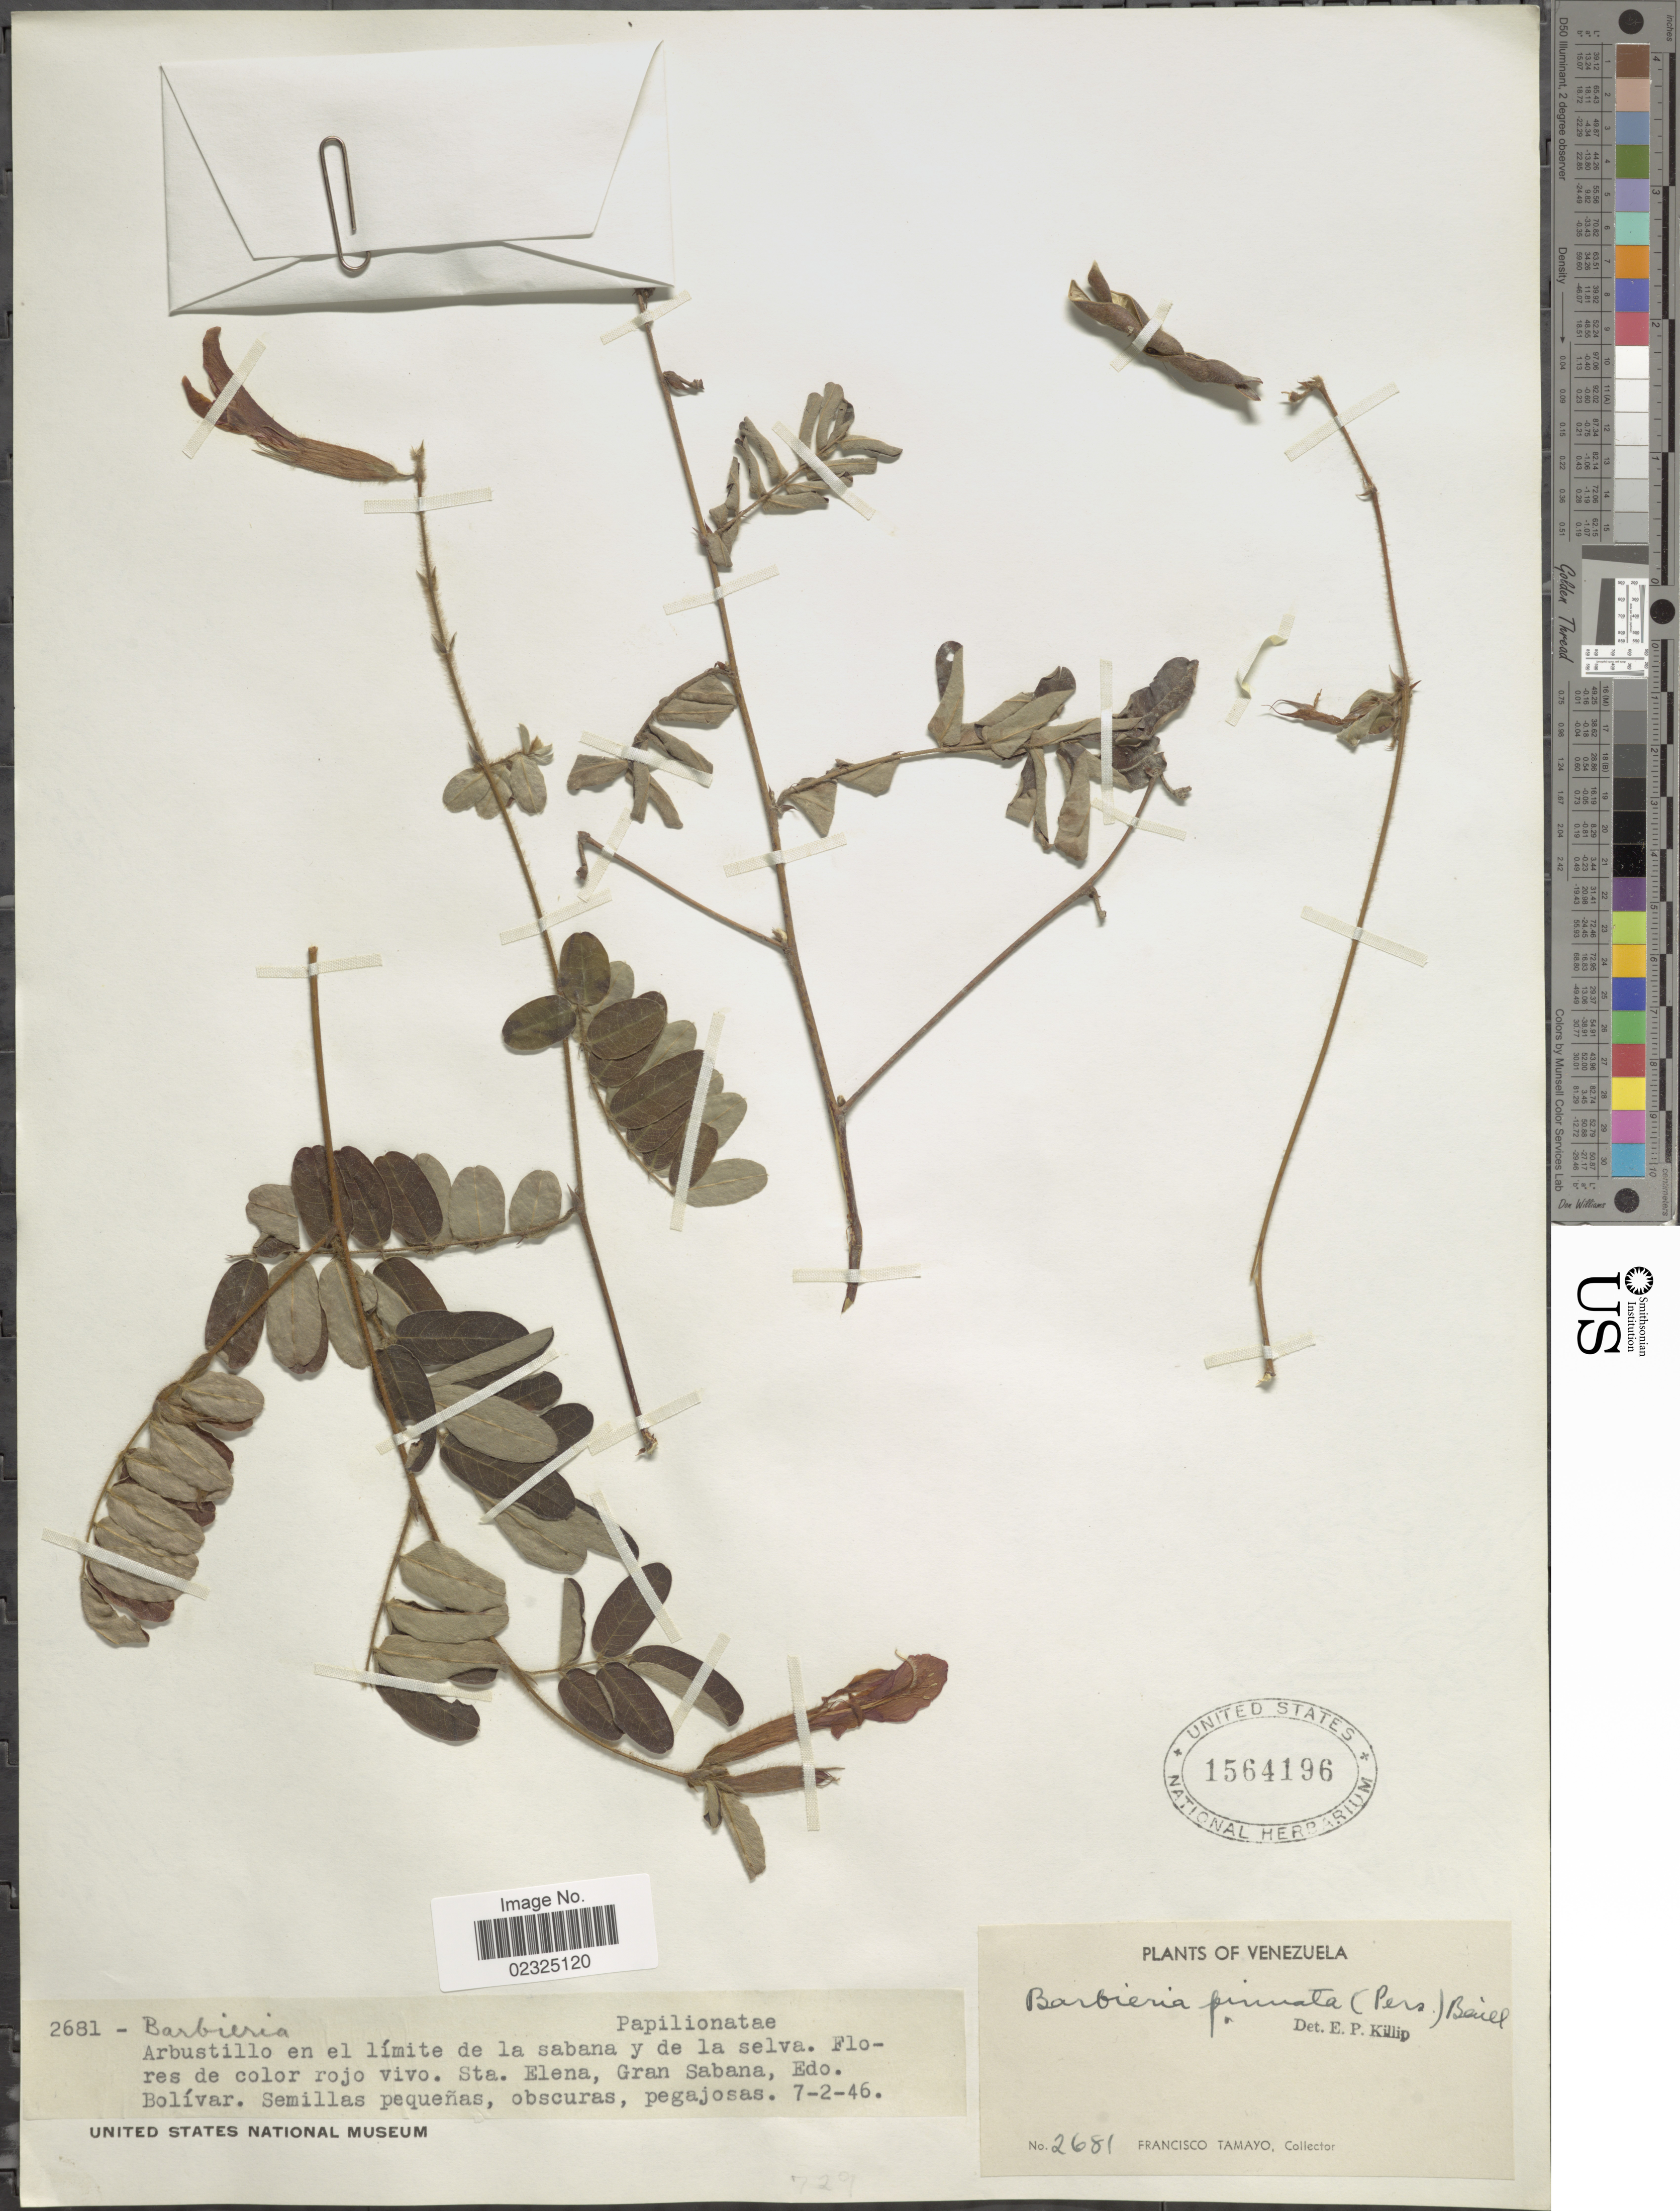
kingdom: Plantae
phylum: Tracheophyta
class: Magnoliopsida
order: Fabales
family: Fabaceae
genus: Barbieria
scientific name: Barbieria sp.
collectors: F. Tamayo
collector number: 2681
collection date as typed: Transcribed d/m/y: 7/2/46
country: Venezuela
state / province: Bolivar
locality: Sta. Elena, Gran Sabana.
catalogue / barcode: US 1564196